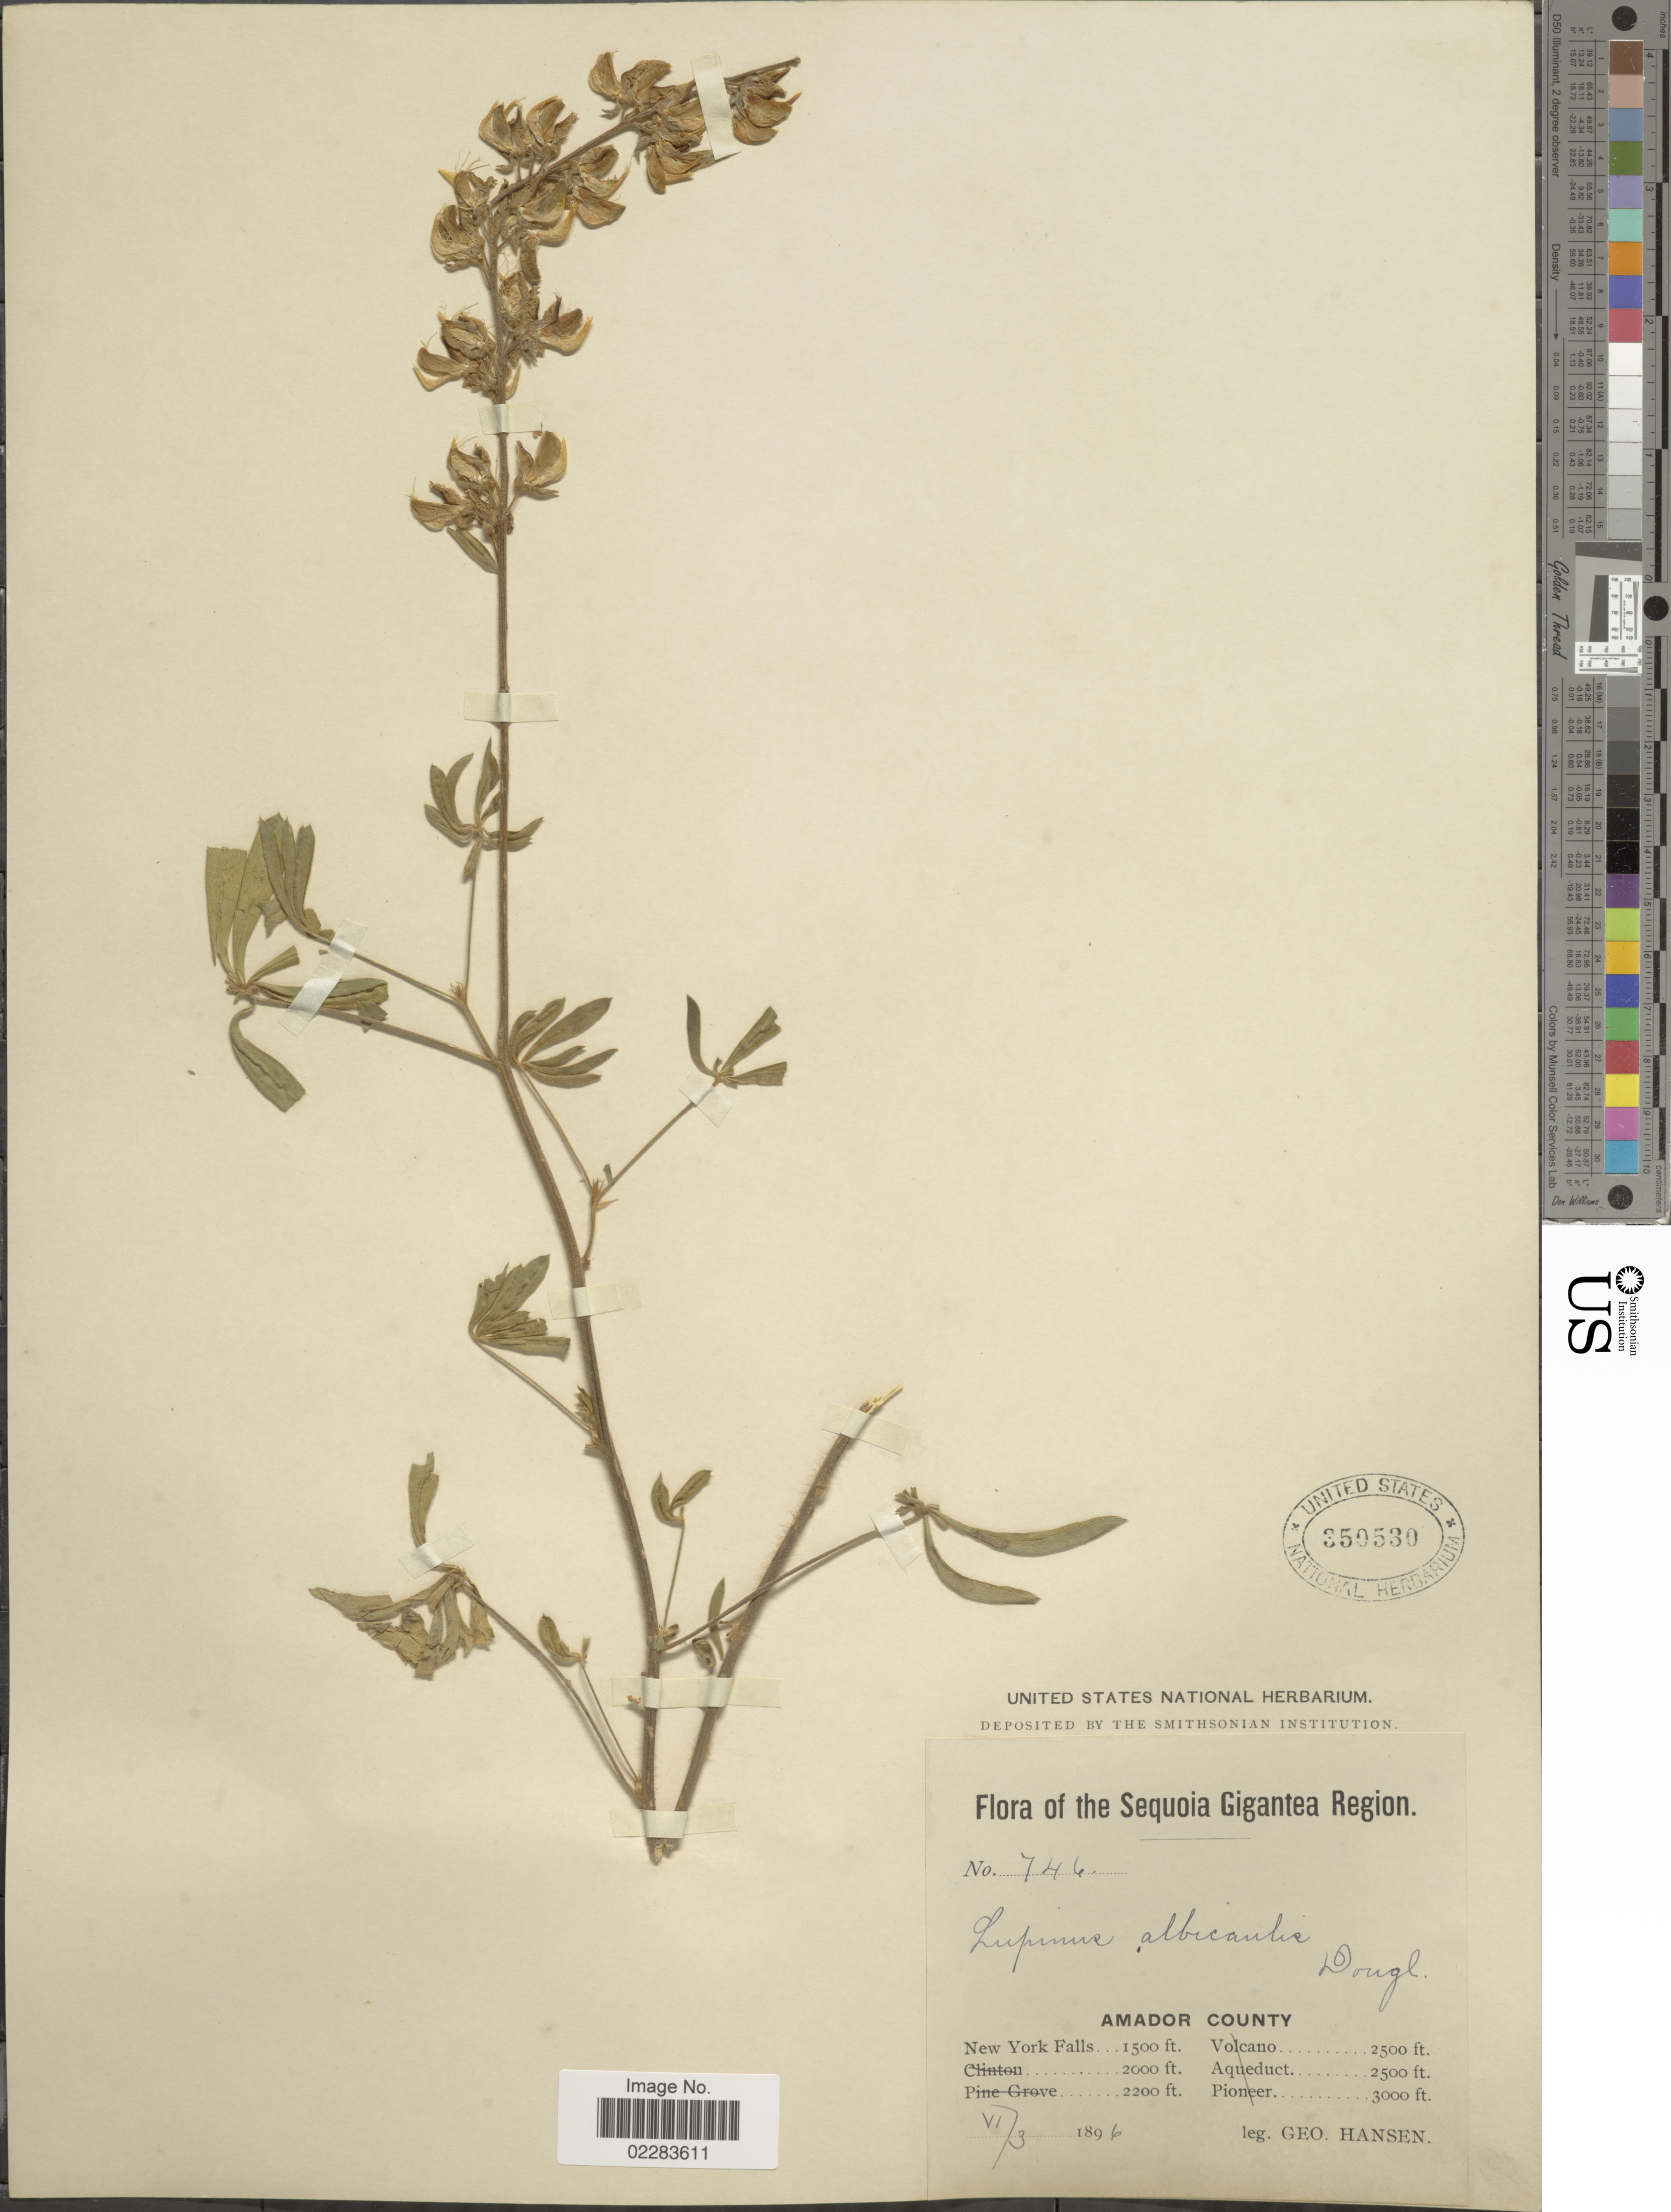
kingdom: Plantae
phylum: Tracheophyta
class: Magnoliopsida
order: Fabales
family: Fabaceae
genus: Lupinus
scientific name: Lupinus albicaulis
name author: Douglas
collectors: G. Hansen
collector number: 746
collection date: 1896-06-03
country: United States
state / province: California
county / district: Amador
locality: Sequoia Gigantea Region.Amador County. New York Falls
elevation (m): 457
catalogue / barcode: US 350530